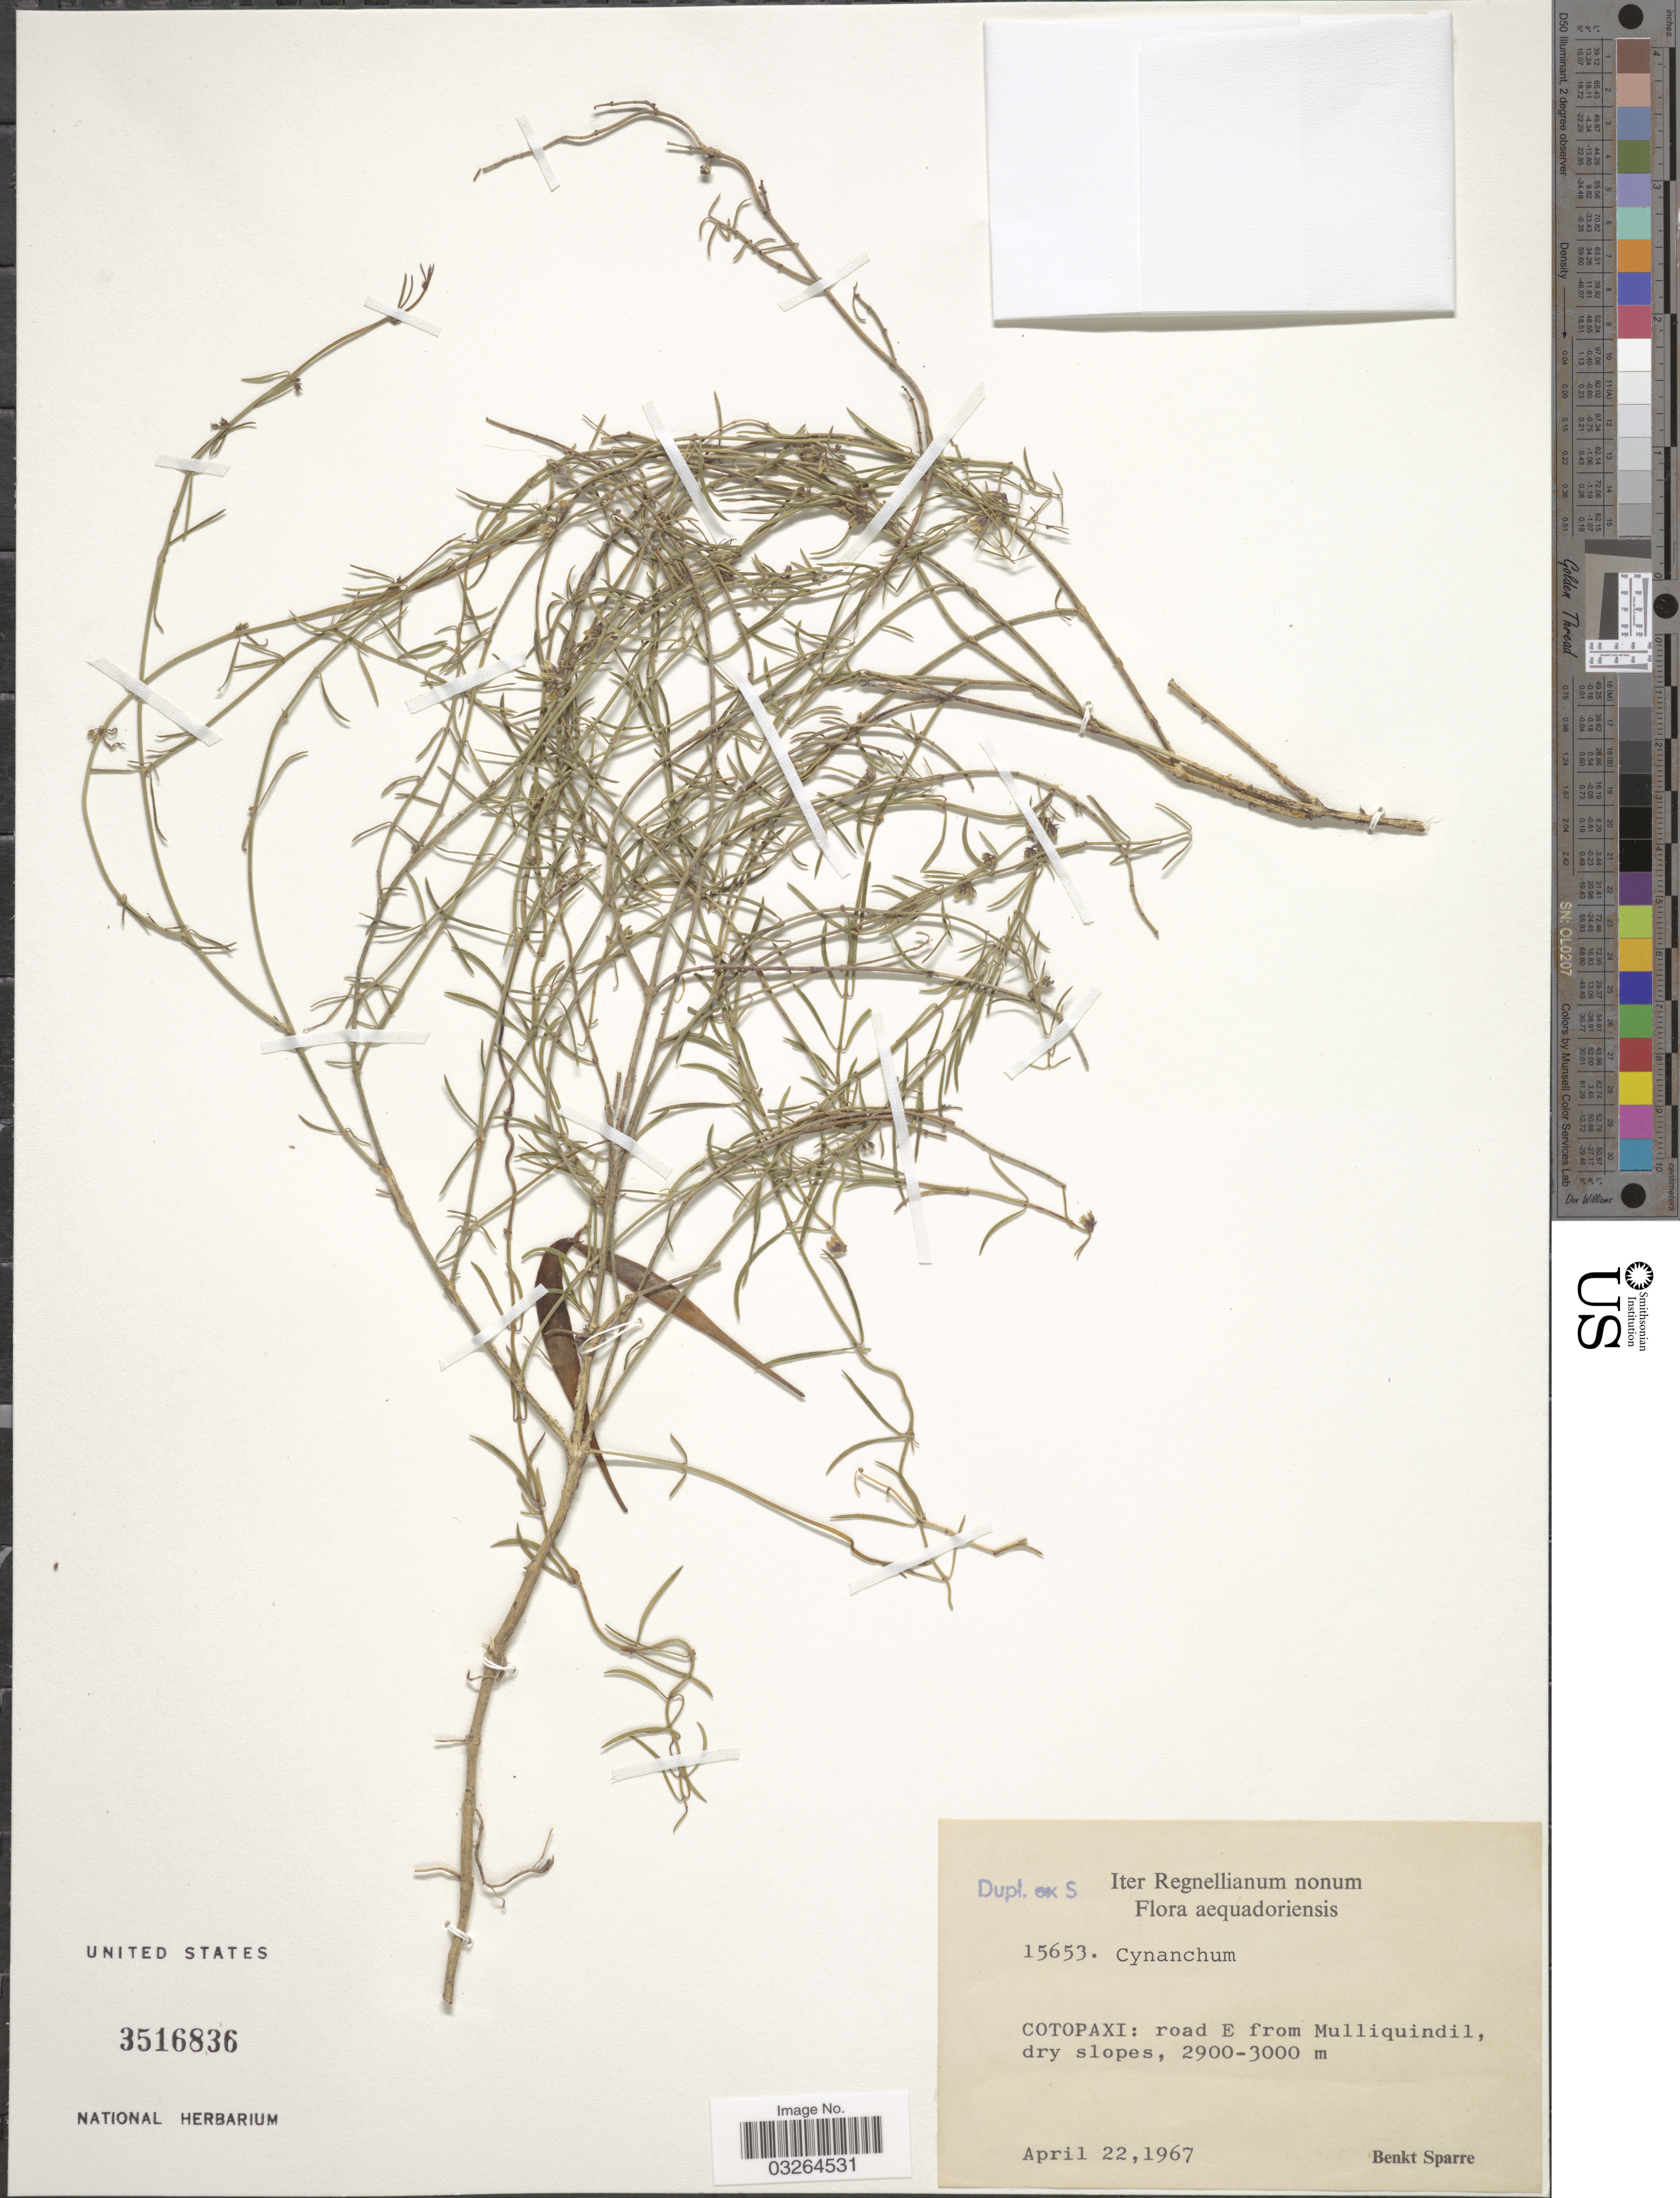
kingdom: Plantae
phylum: Tracheophyta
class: Magnoliopsida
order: Gentianales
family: Apocynaceae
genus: Cynanchum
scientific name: Cynanchum sp.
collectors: B. Sparre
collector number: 15653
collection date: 1967-04-22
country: Ecuador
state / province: Cotopaxi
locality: Road E from Mulliquindil, dry slopes.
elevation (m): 2900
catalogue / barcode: US 3516836